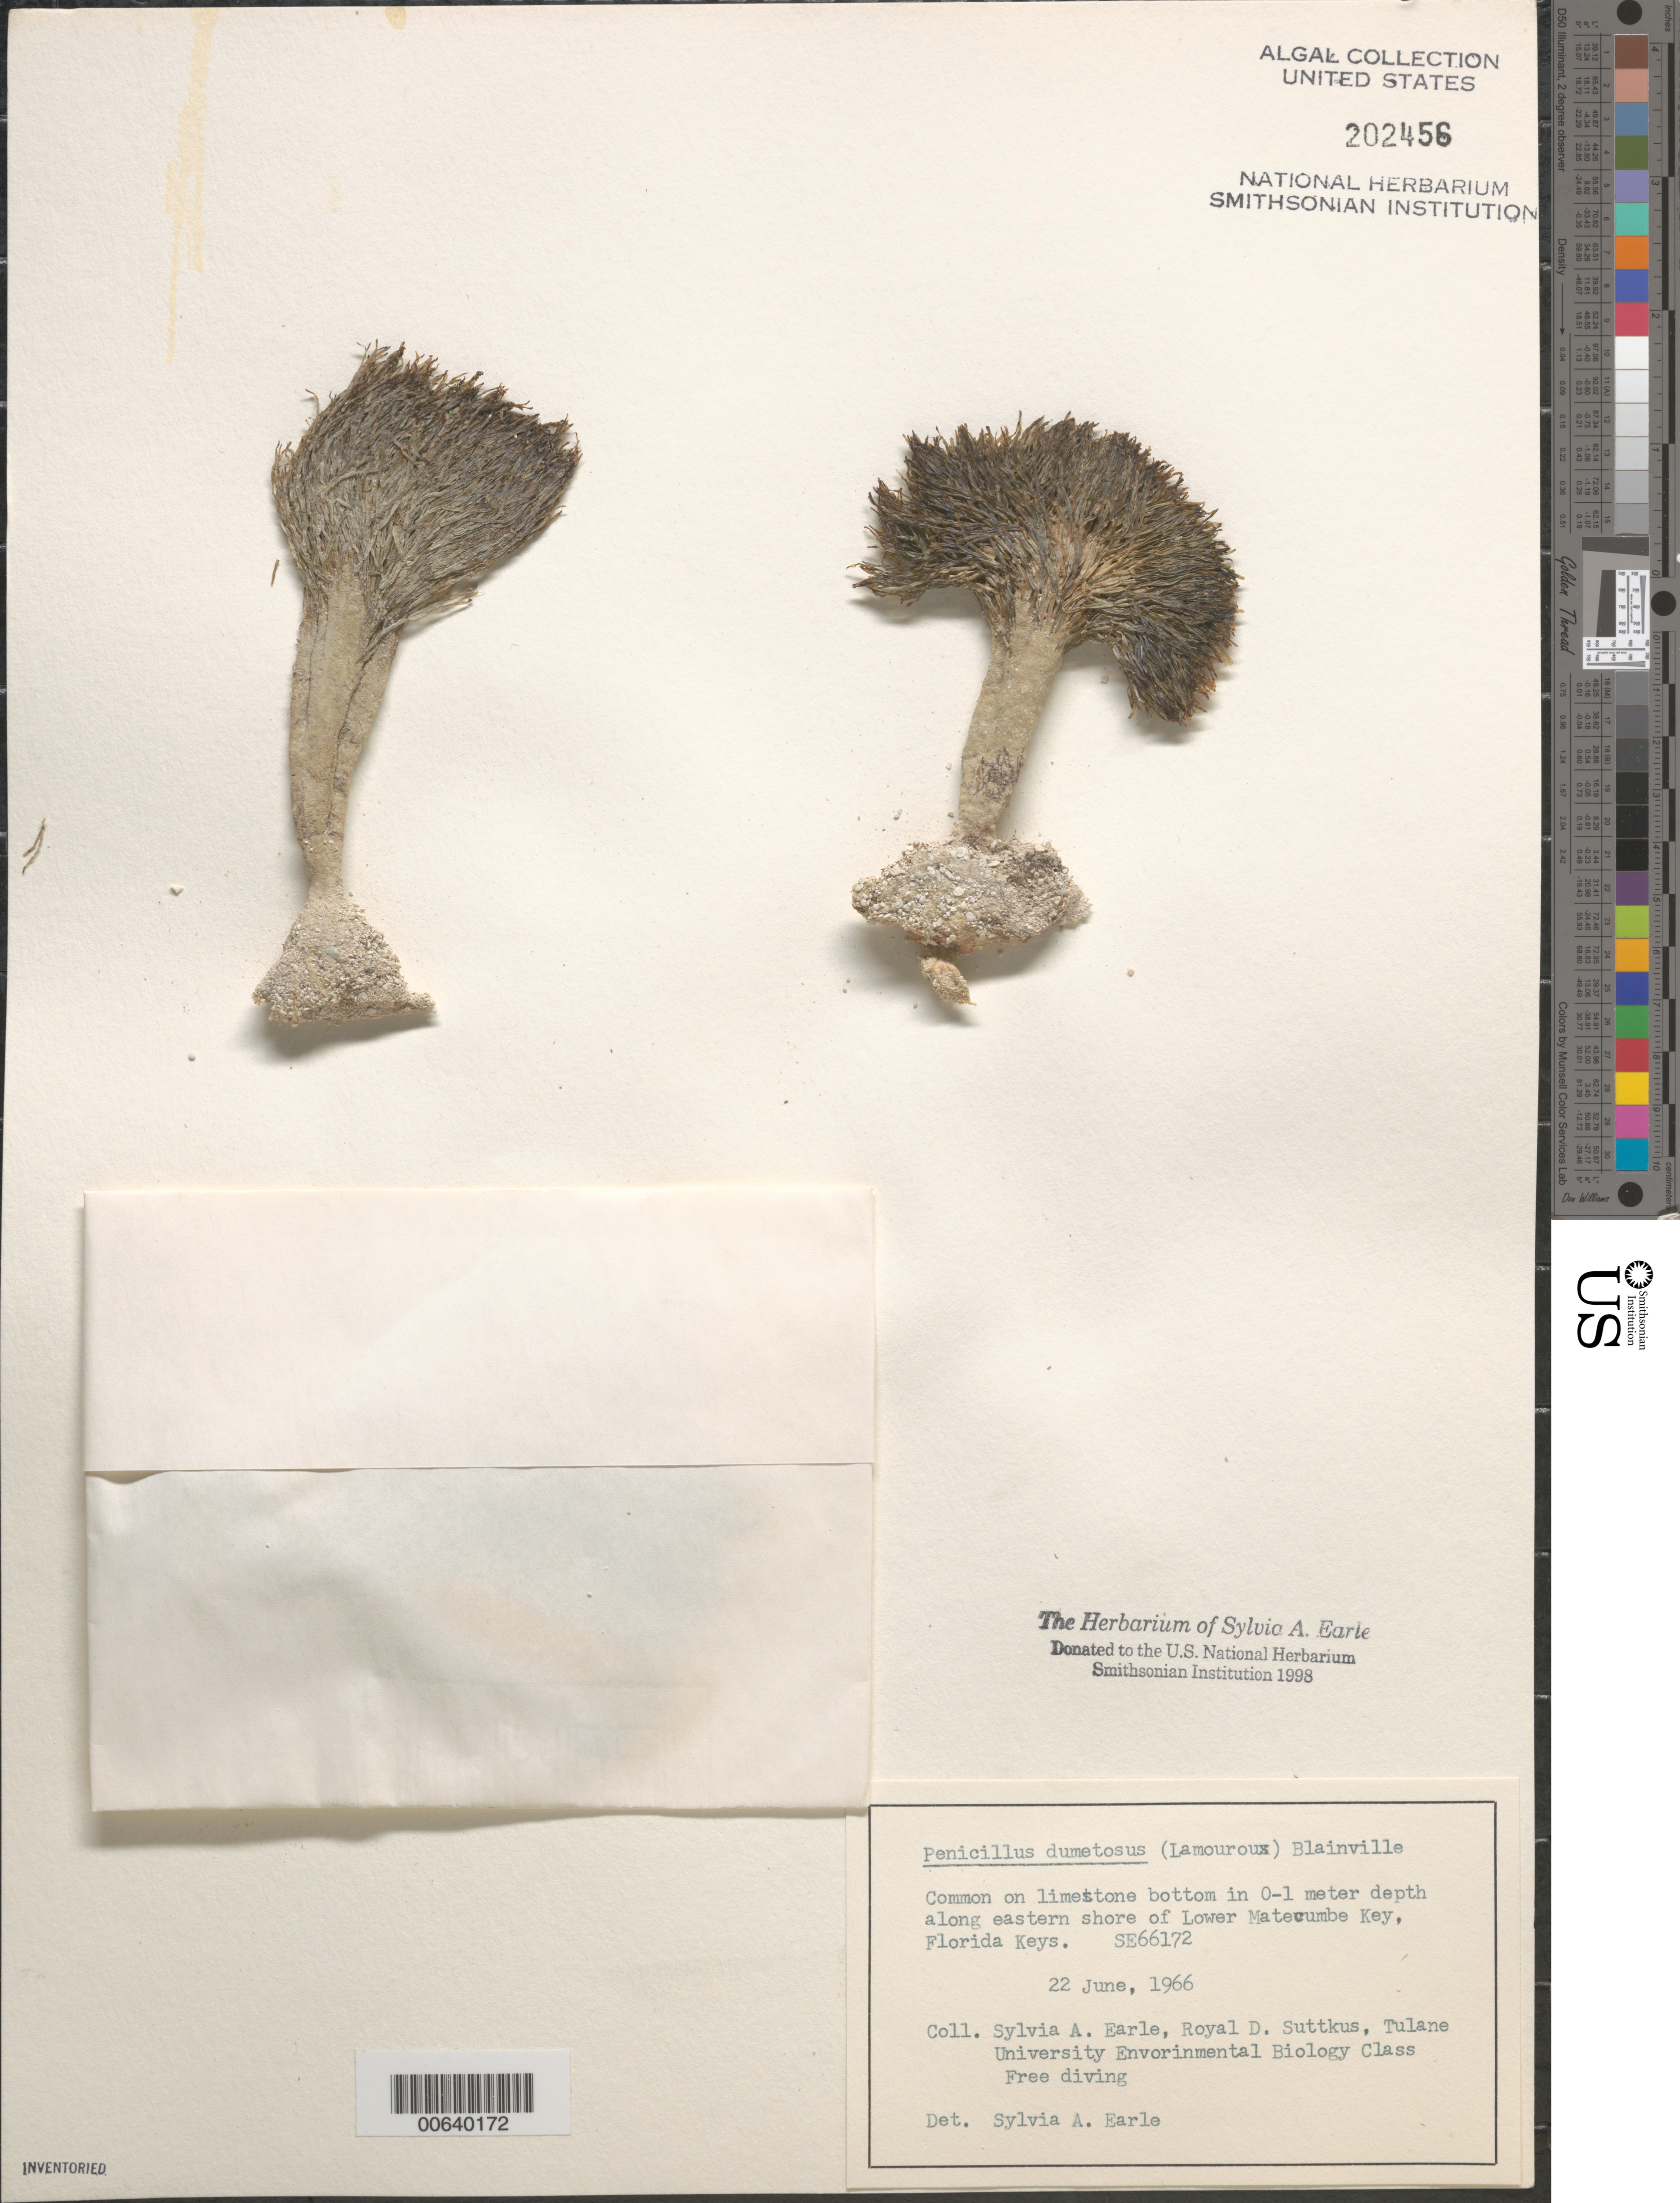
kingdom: Plantae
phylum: Chlorophyta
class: Ulvophyceae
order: Bryopsidales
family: Udoteaceae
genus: Penicillus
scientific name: Penicillus dumetosus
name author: (J.V.Lamouroux) Blainville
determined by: Earle, S. A.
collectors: S. A. Earle, R. Suttkus & Tulane Univ. Env. Biol. Class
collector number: SE 66172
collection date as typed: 22 Jun 1966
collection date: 1966-06-22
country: United States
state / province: Florida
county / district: Monroe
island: Lower Matecumbe Key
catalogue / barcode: US 202456